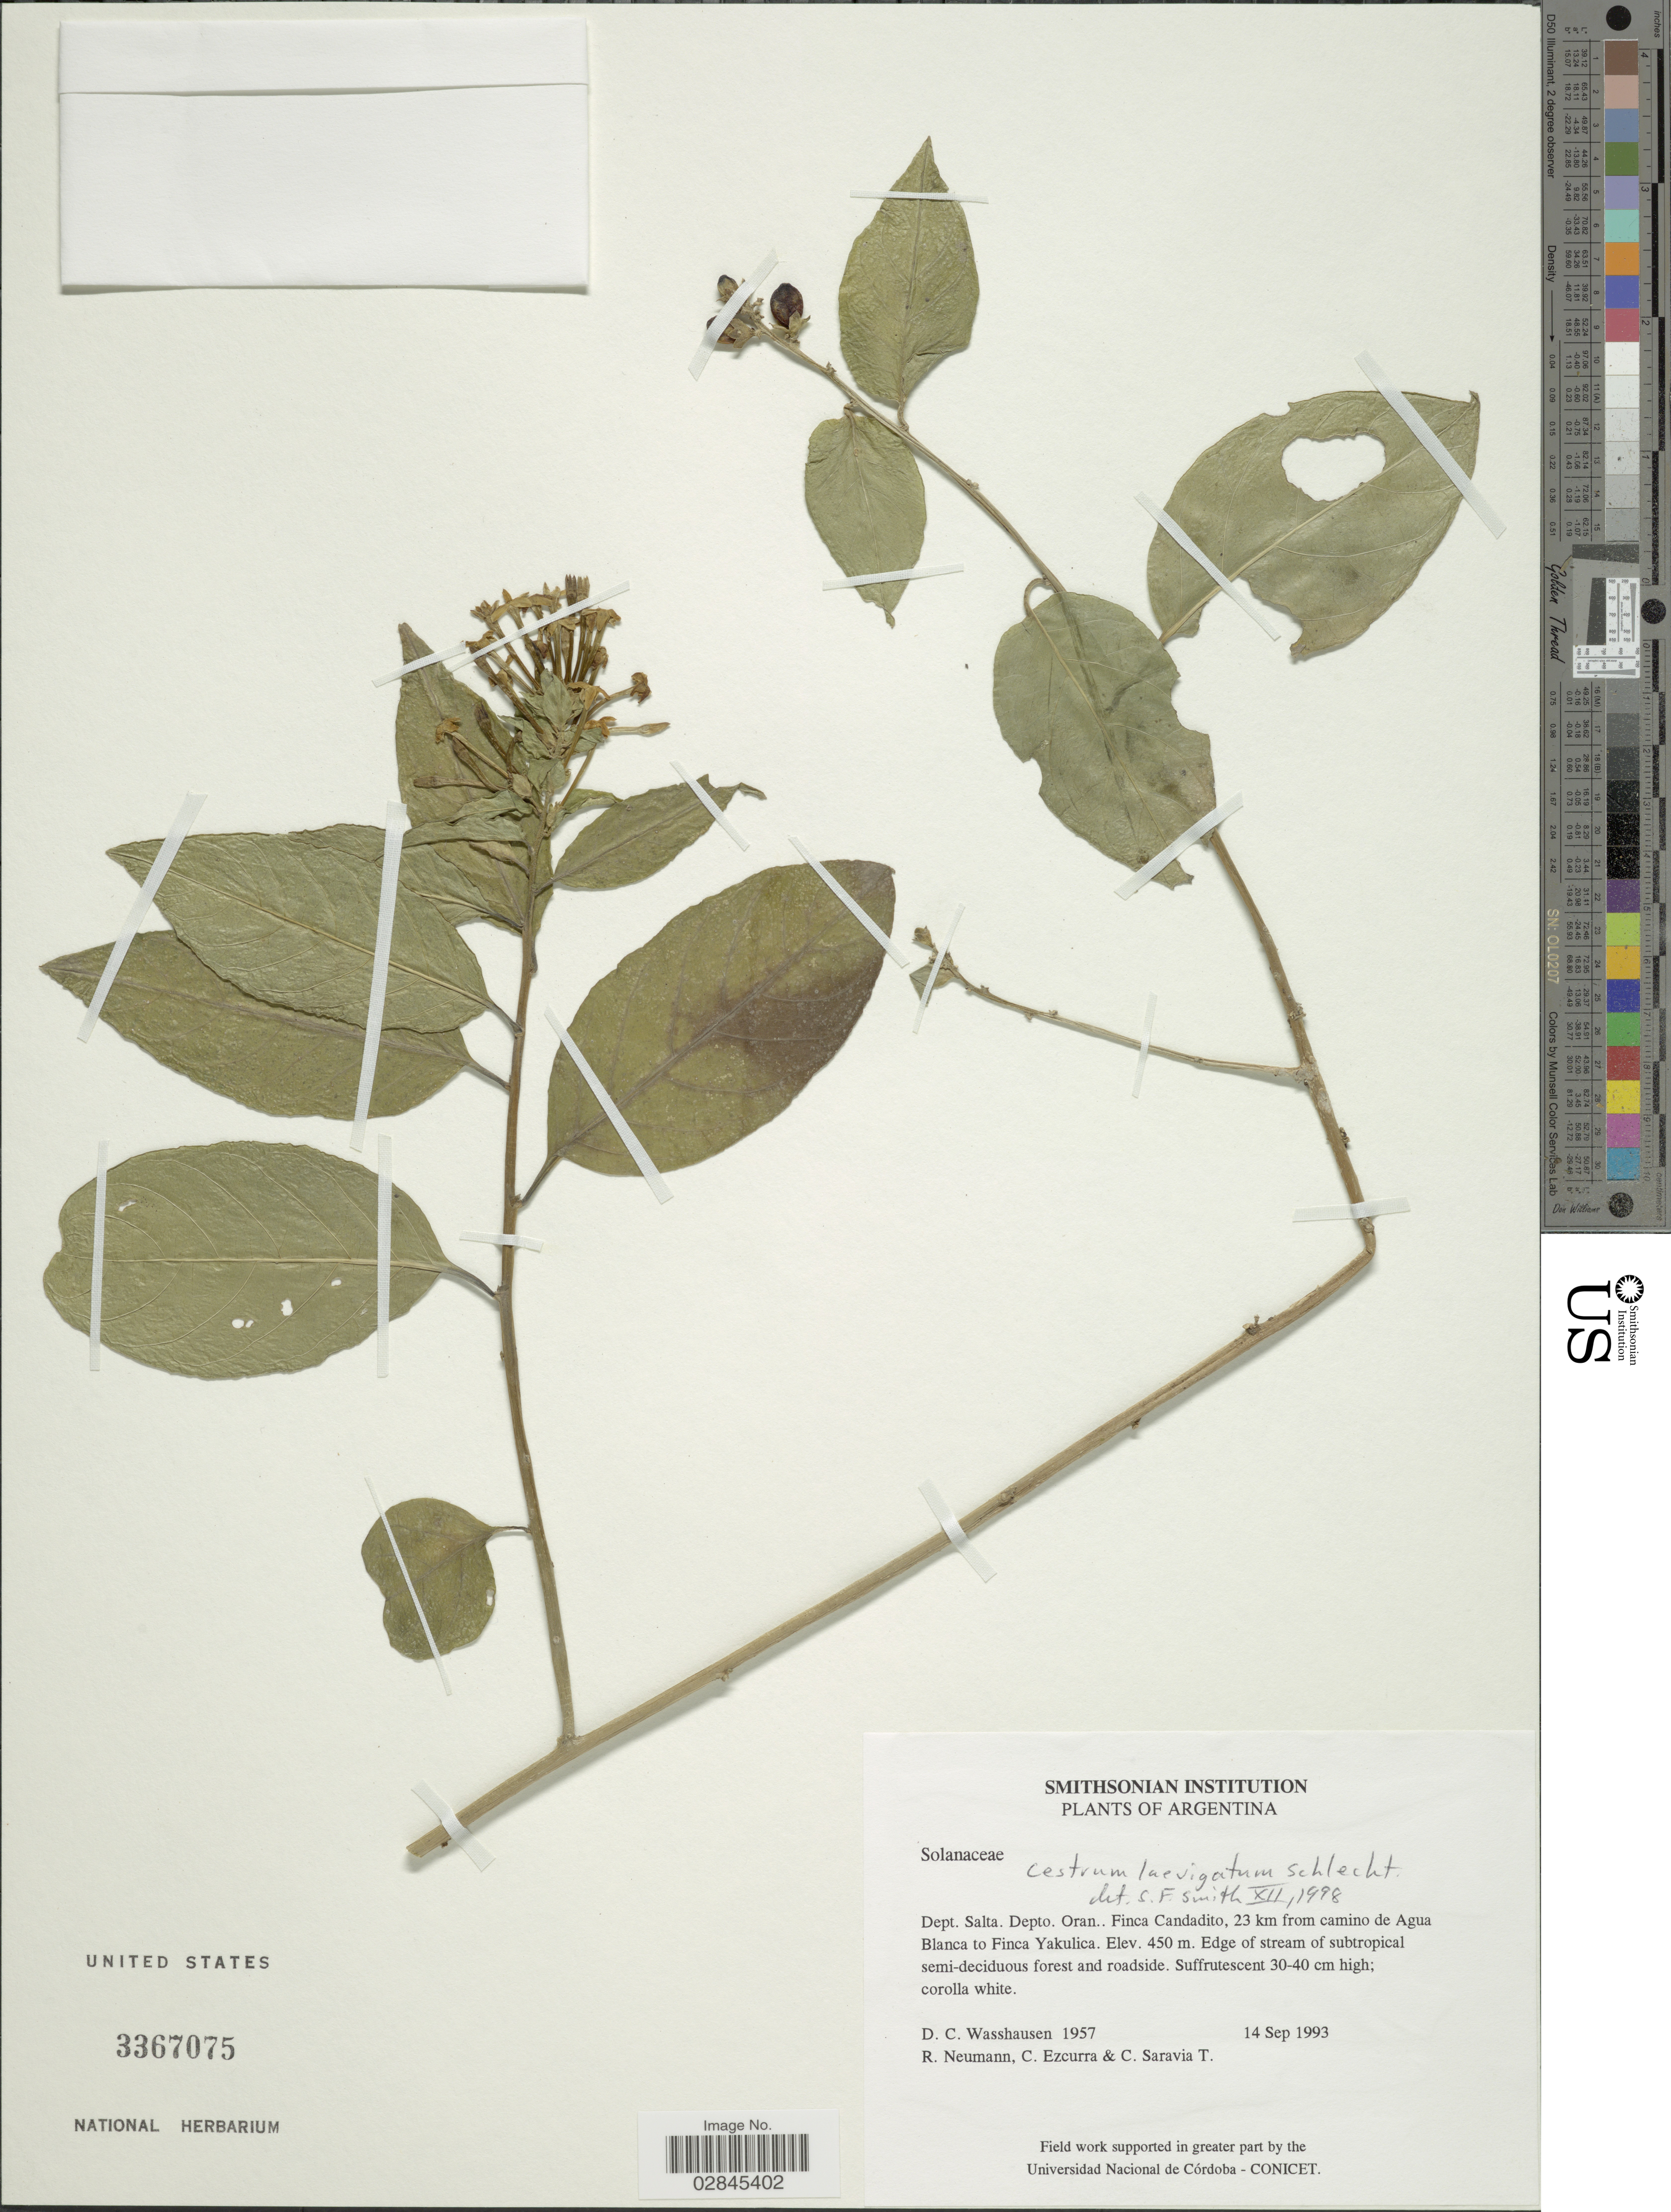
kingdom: Plantae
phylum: Tracheophyta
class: Magnoliopsida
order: Solanales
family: Solanaceae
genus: Cestrum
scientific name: Cestrum laevigatum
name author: Schltdl.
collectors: D. C. Wasshausen, R. Neumann, C. Ezcurra & C. Saravia T.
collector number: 1957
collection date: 1993-09-14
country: Argentina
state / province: Salta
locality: Dept. Salta. Depto. Oran. Finca Candadito, 23 km from camino de Agua Blanca to Finca Yakulica.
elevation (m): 450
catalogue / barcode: US 3367075